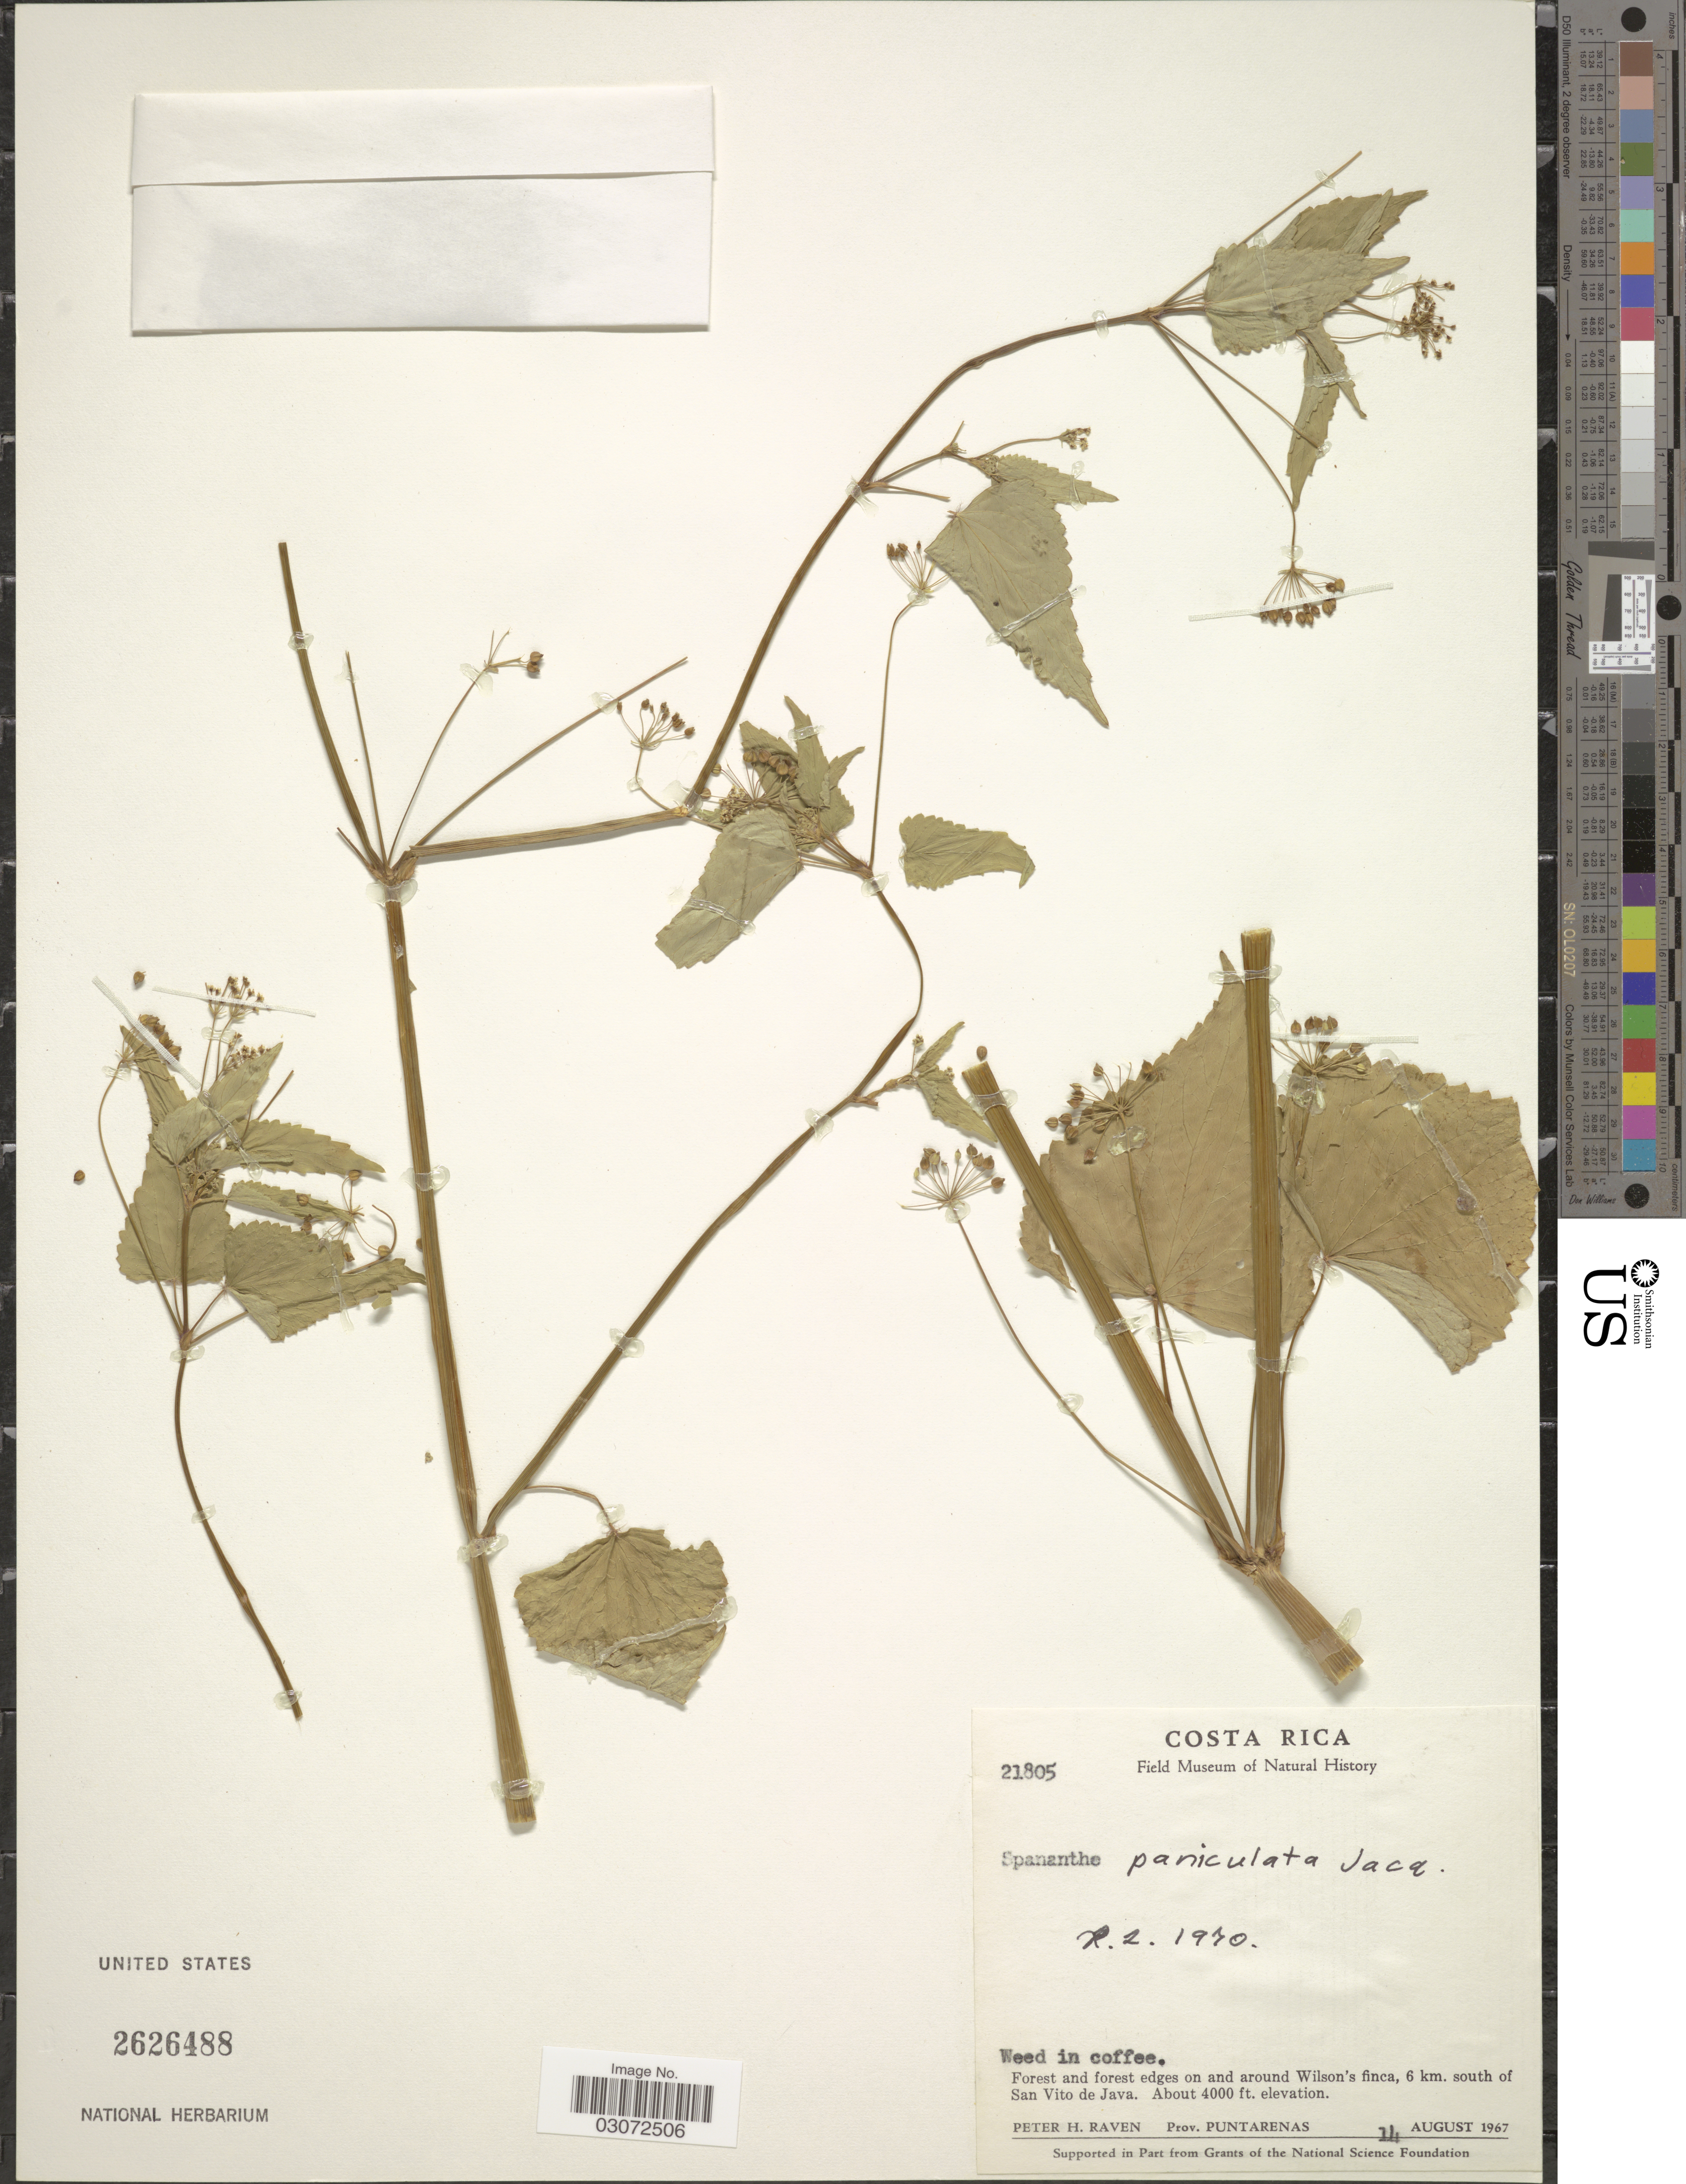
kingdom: Plantae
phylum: Tracheophyta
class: Magnoliopsida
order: Apiales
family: Apiaceae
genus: Spananthe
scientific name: Spananthe paniculata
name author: Jacq.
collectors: P. Raven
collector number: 21805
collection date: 1967-08-14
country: Costa Rica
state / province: Puntarenas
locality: Forest and forest edges on and around Wilson's finca, 6 km. south of San Vito de Java.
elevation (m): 1219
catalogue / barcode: US 2626488